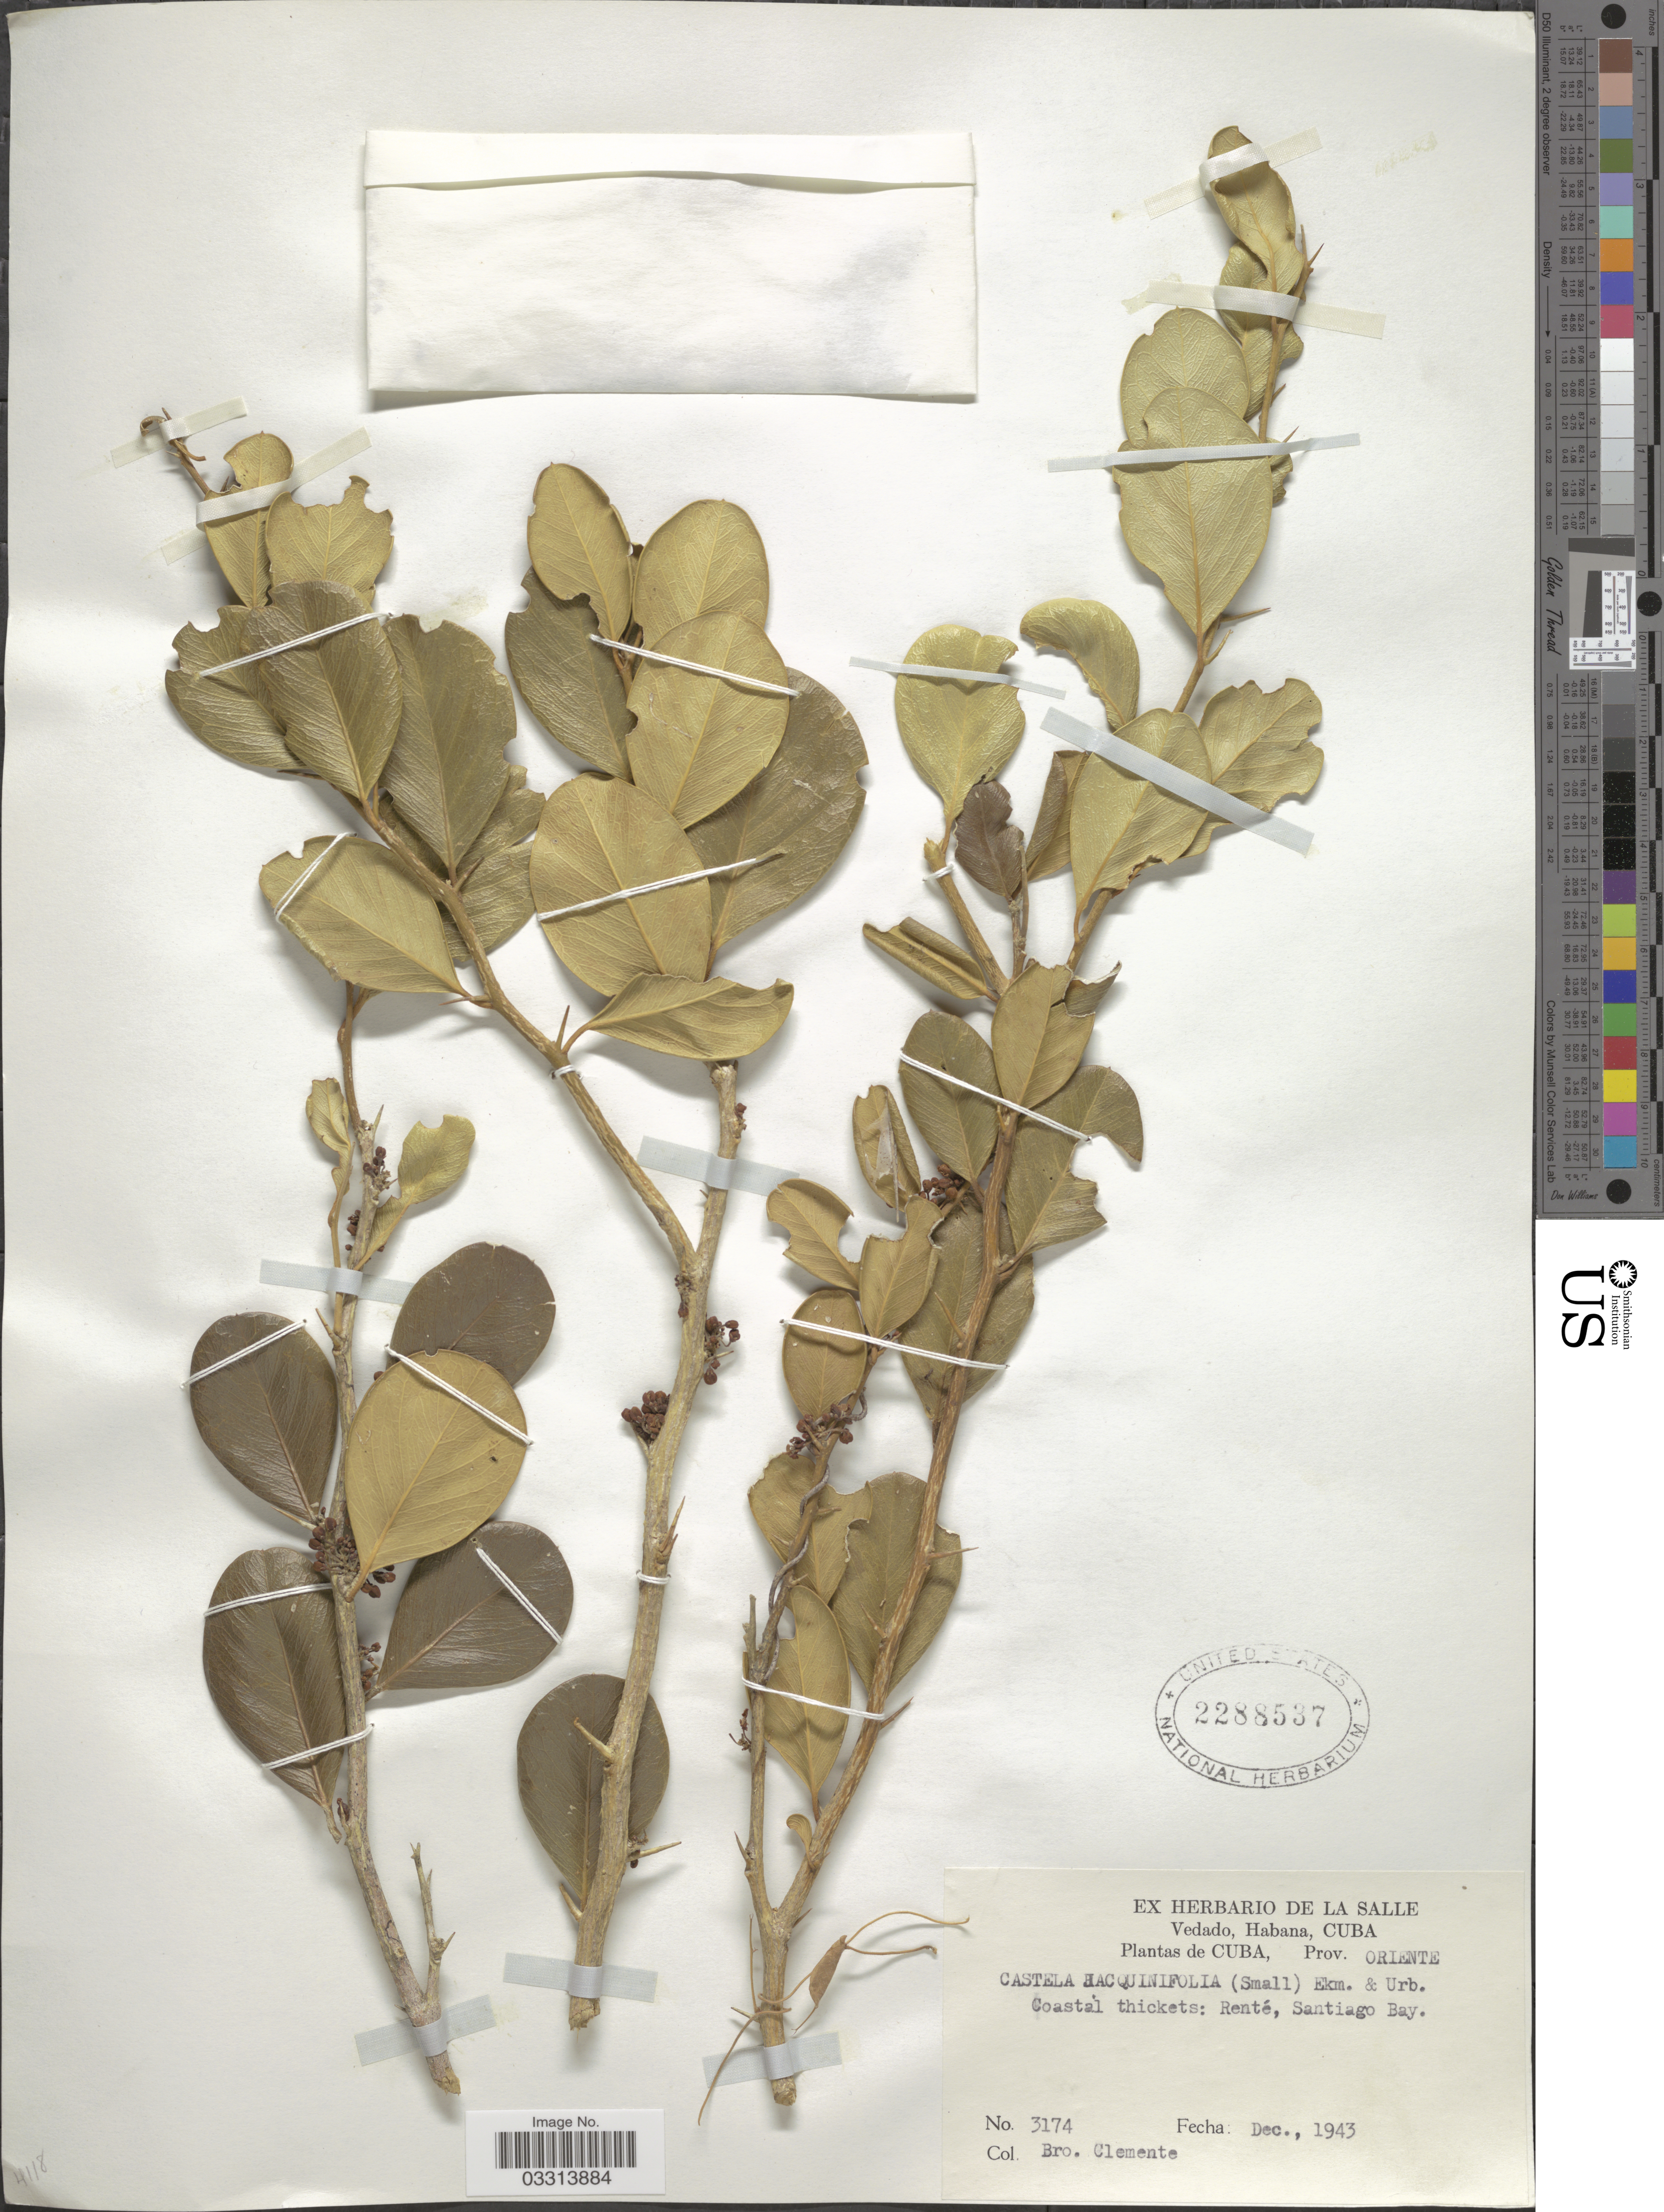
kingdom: Plantae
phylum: Tracheophyta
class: Magnoliopsida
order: Sapindales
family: Simaroubaceae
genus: Castela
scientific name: Castela jacquiniifolia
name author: (Small) ex Urb.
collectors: Bro. Clemente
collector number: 3174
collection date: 1943-12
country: Cuba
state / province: Oriente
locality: Renté, Santiago Bay.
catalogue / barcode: US 2288537